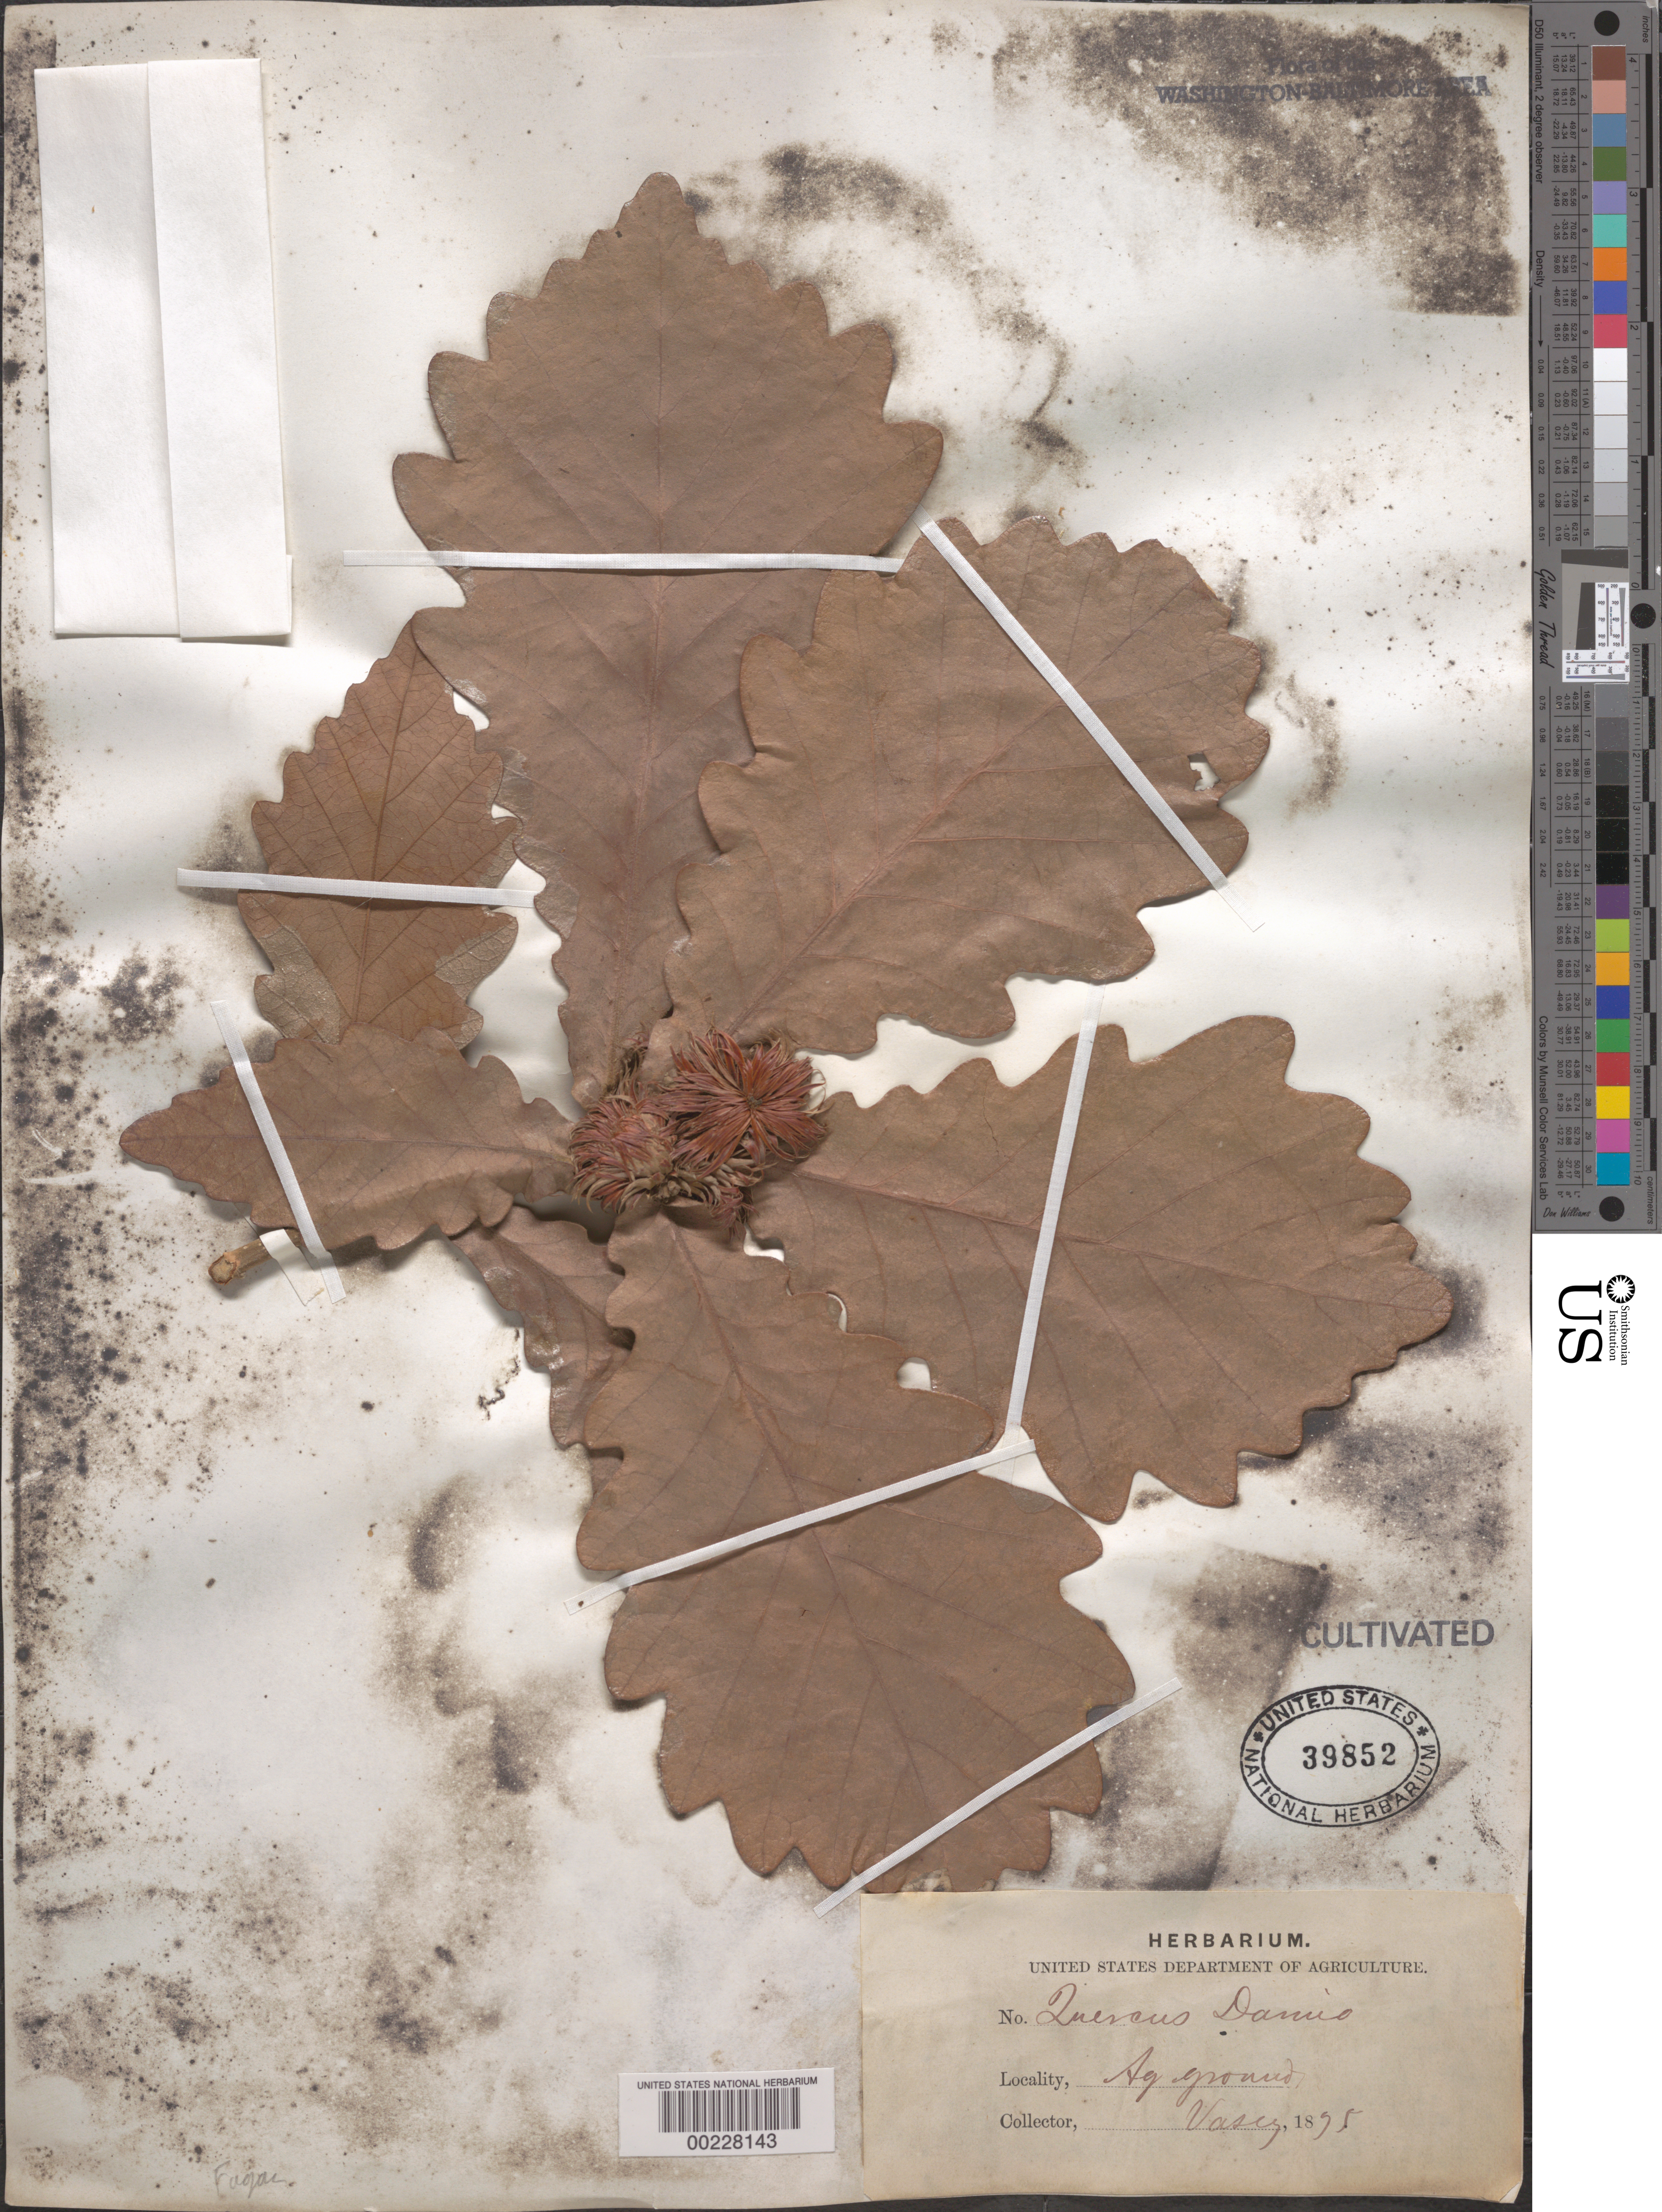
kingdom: Plantae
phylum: Tracheophyta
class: Magnoliopsida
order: Fagales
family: Fagaceae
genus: Quercus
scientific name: Quercus daimio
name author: K. Koch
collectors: G. R. Vasey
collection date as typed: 1875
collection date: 1875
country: United States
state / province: District of Columbia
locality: Agricultural grounds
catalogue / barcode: US 39852